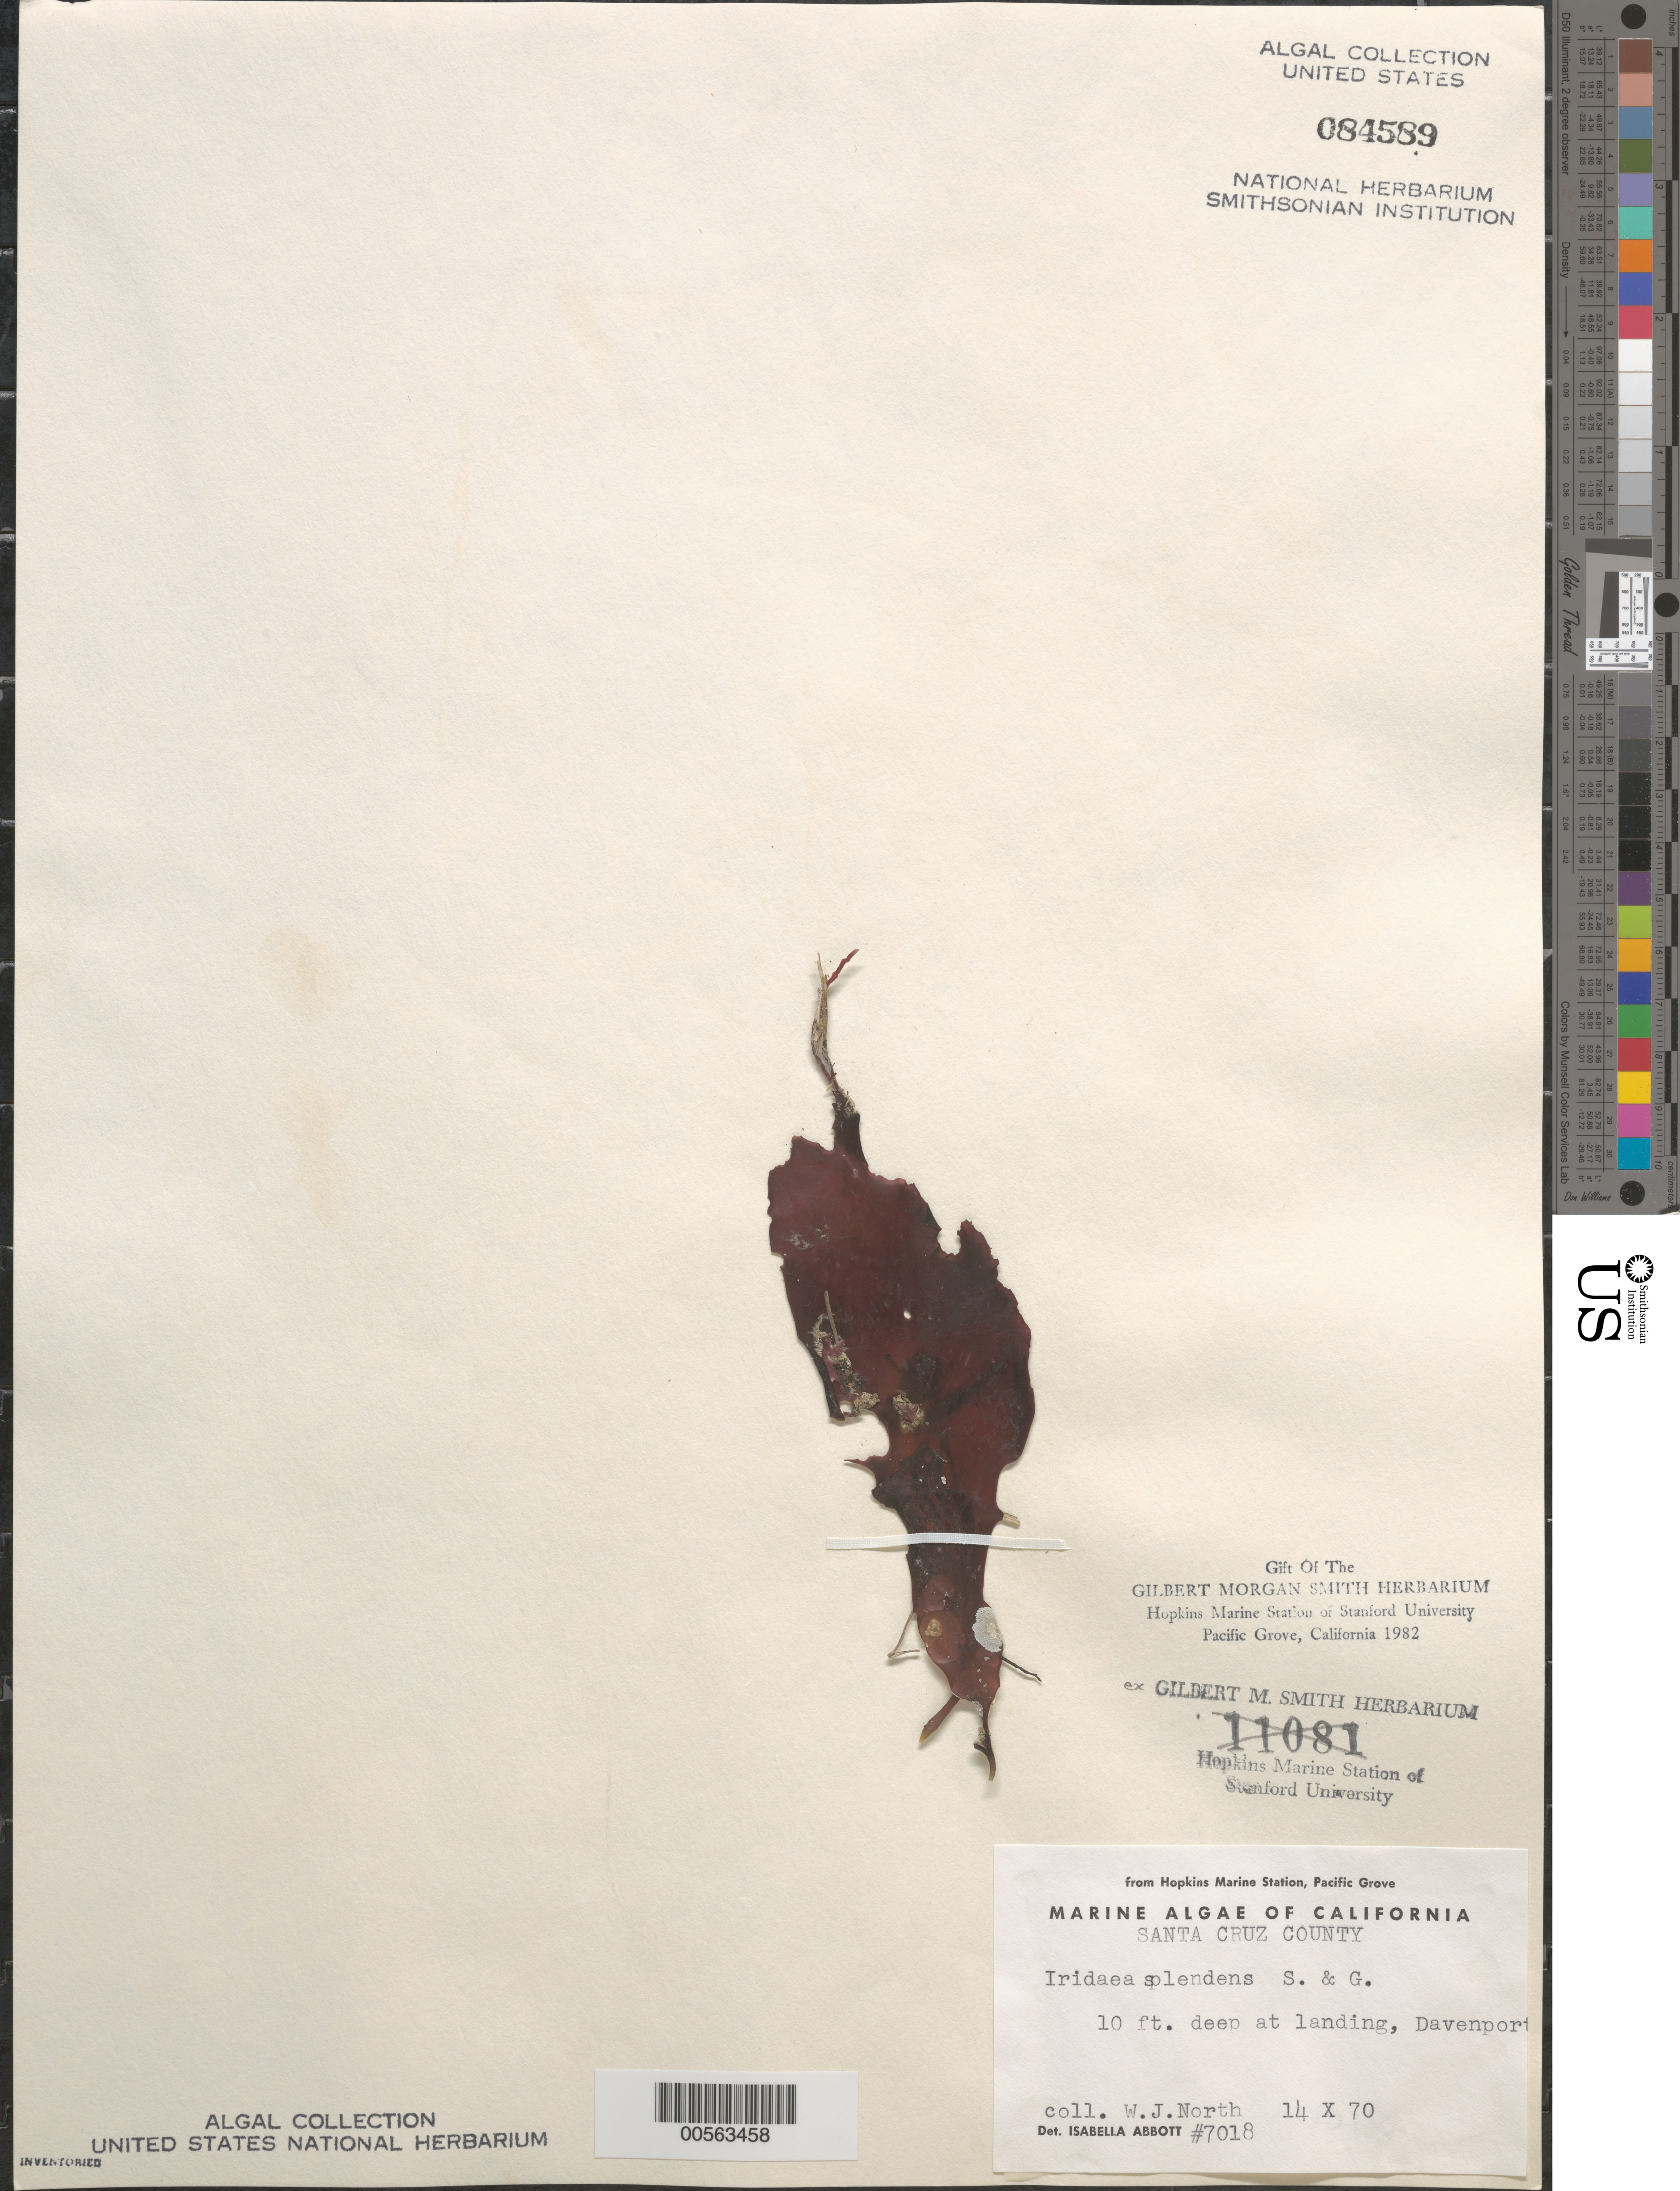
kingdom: Plantae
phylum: Rhodophyta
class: Florideophyceae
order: Gigartinales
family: Gigartinaceae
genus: Mazzaella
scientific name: Mazzaella splendens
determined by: Algae name updating Project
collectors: W. North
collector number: IAA 7018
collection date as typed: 14 Oct 1970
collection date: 1970-10-14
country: United States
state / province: California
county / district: Santa Cruz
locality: Davenport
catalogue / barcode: US 84589